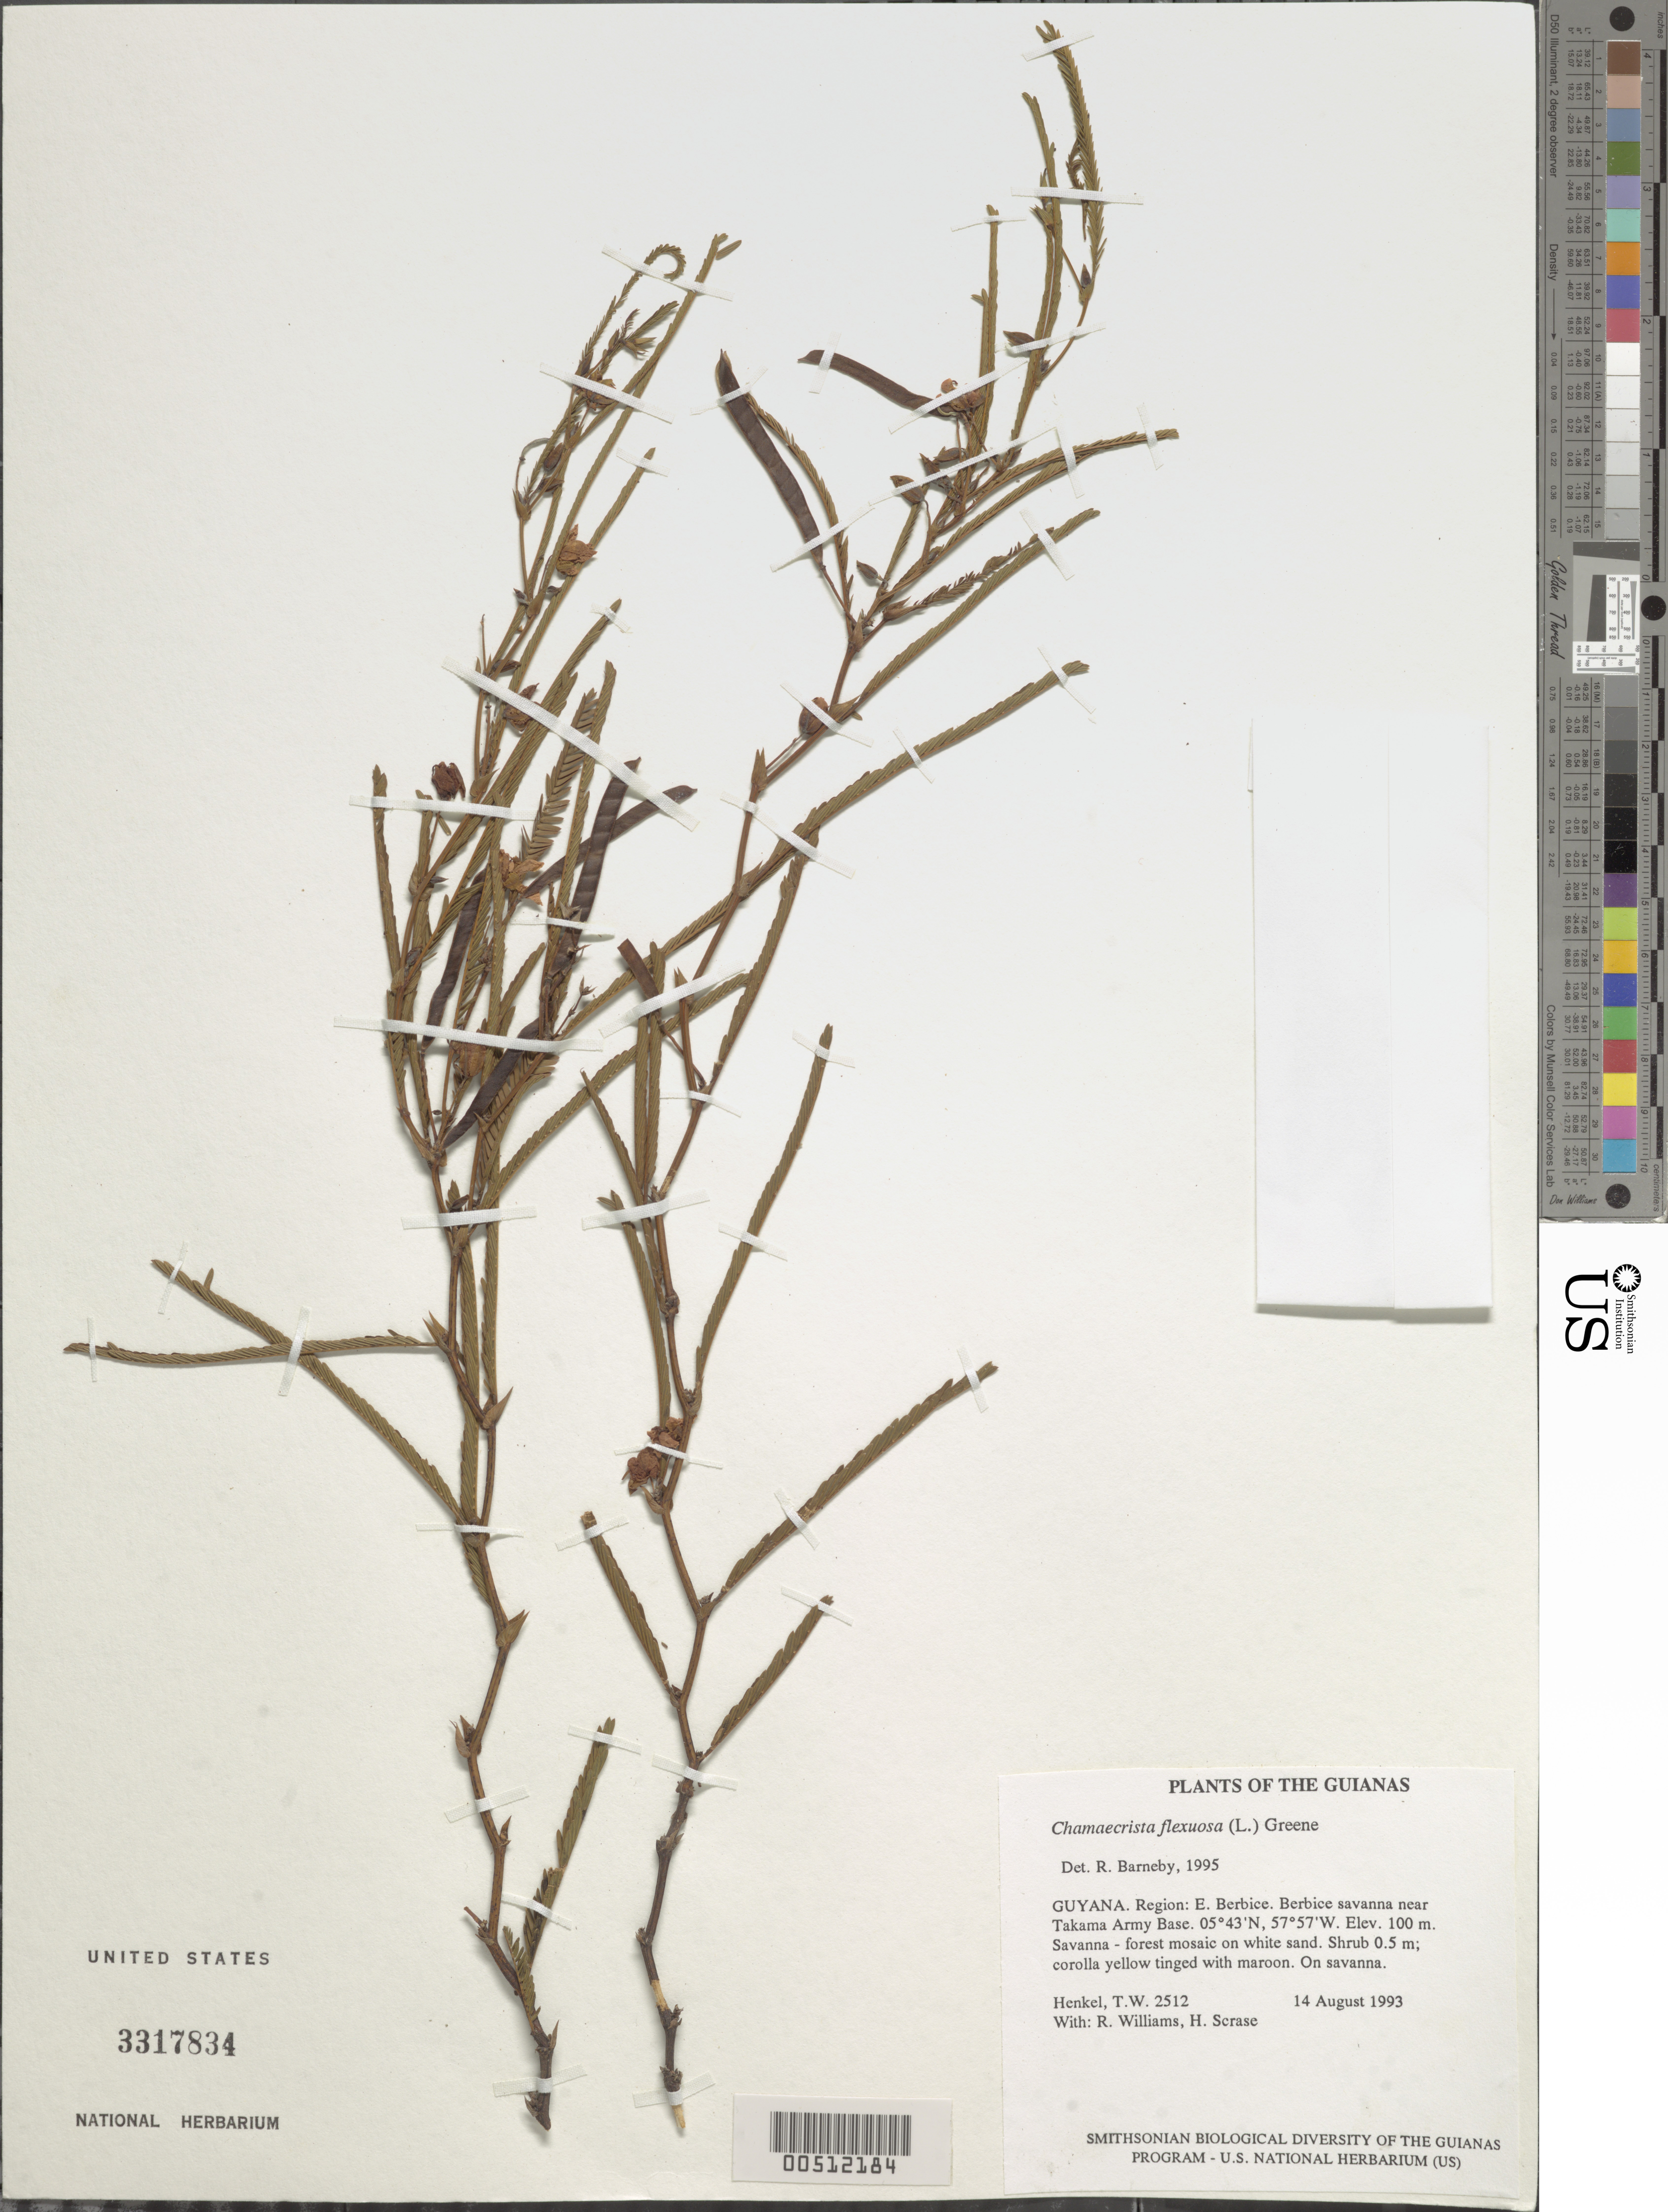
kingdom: Plantae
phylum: Tracheophyta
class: Magnoliopsida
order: Fabales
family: Fabaceae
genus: Chamaecrista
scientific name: Chamaecrista flexuosa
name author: (L.) Greene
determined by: Barneby, Rupert C., (NY)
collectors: T. Henkel, R. Williams & H. Scrase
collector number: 2512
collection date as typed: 14 August 1993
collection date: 1993-08-14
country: Guyana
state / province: U. Demerara-Berbice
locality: Berbice savanna near Takama Army Base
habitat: Savanna - forest mosaic on white sand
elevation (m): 100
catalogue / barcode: US 3317834